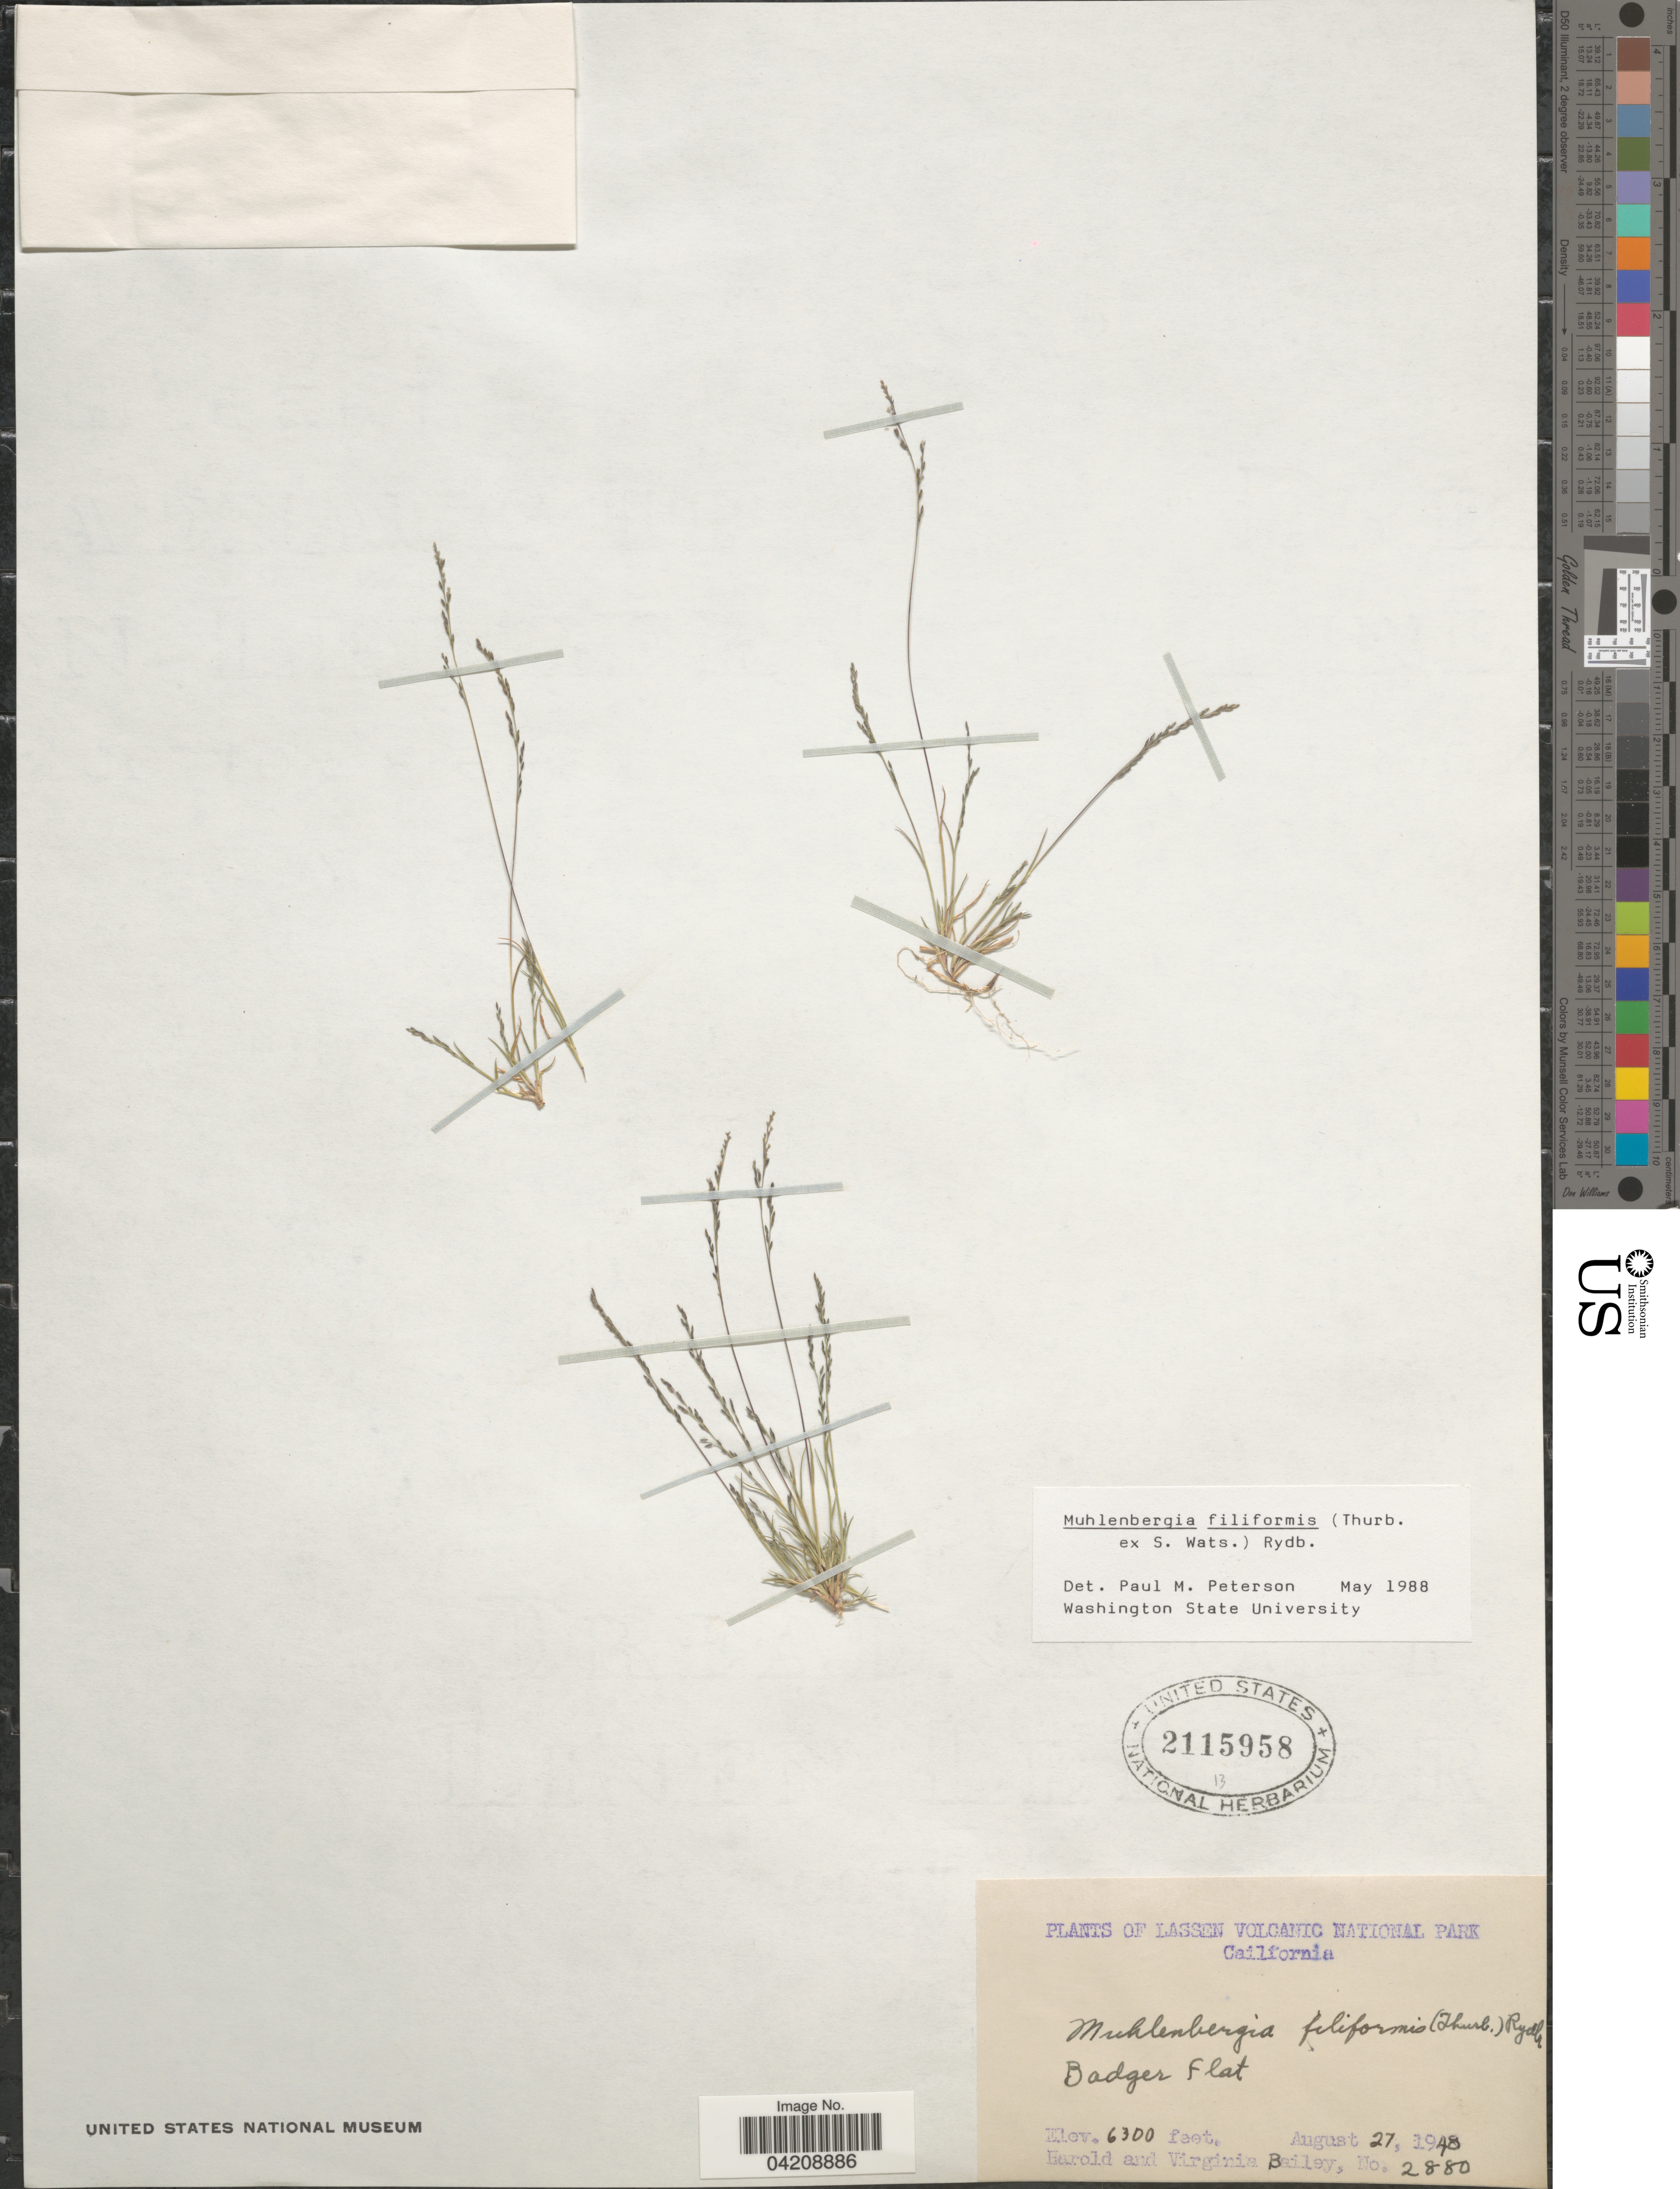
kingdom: Plantae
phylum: Tracheophyta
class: Liliopsida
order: Poales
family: Poaceae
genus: Muhlenbergia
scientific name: Muhlenbergia filiformis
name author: (Thurb. ex S. Watson) Rydb.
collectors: H. Bailey & V. L. Bailey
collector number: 2880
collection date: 1948-08-27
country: United States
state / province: California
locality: Lassen Volcanic National Park. Badger Flat.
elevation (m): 1920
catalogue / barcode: US 2115958